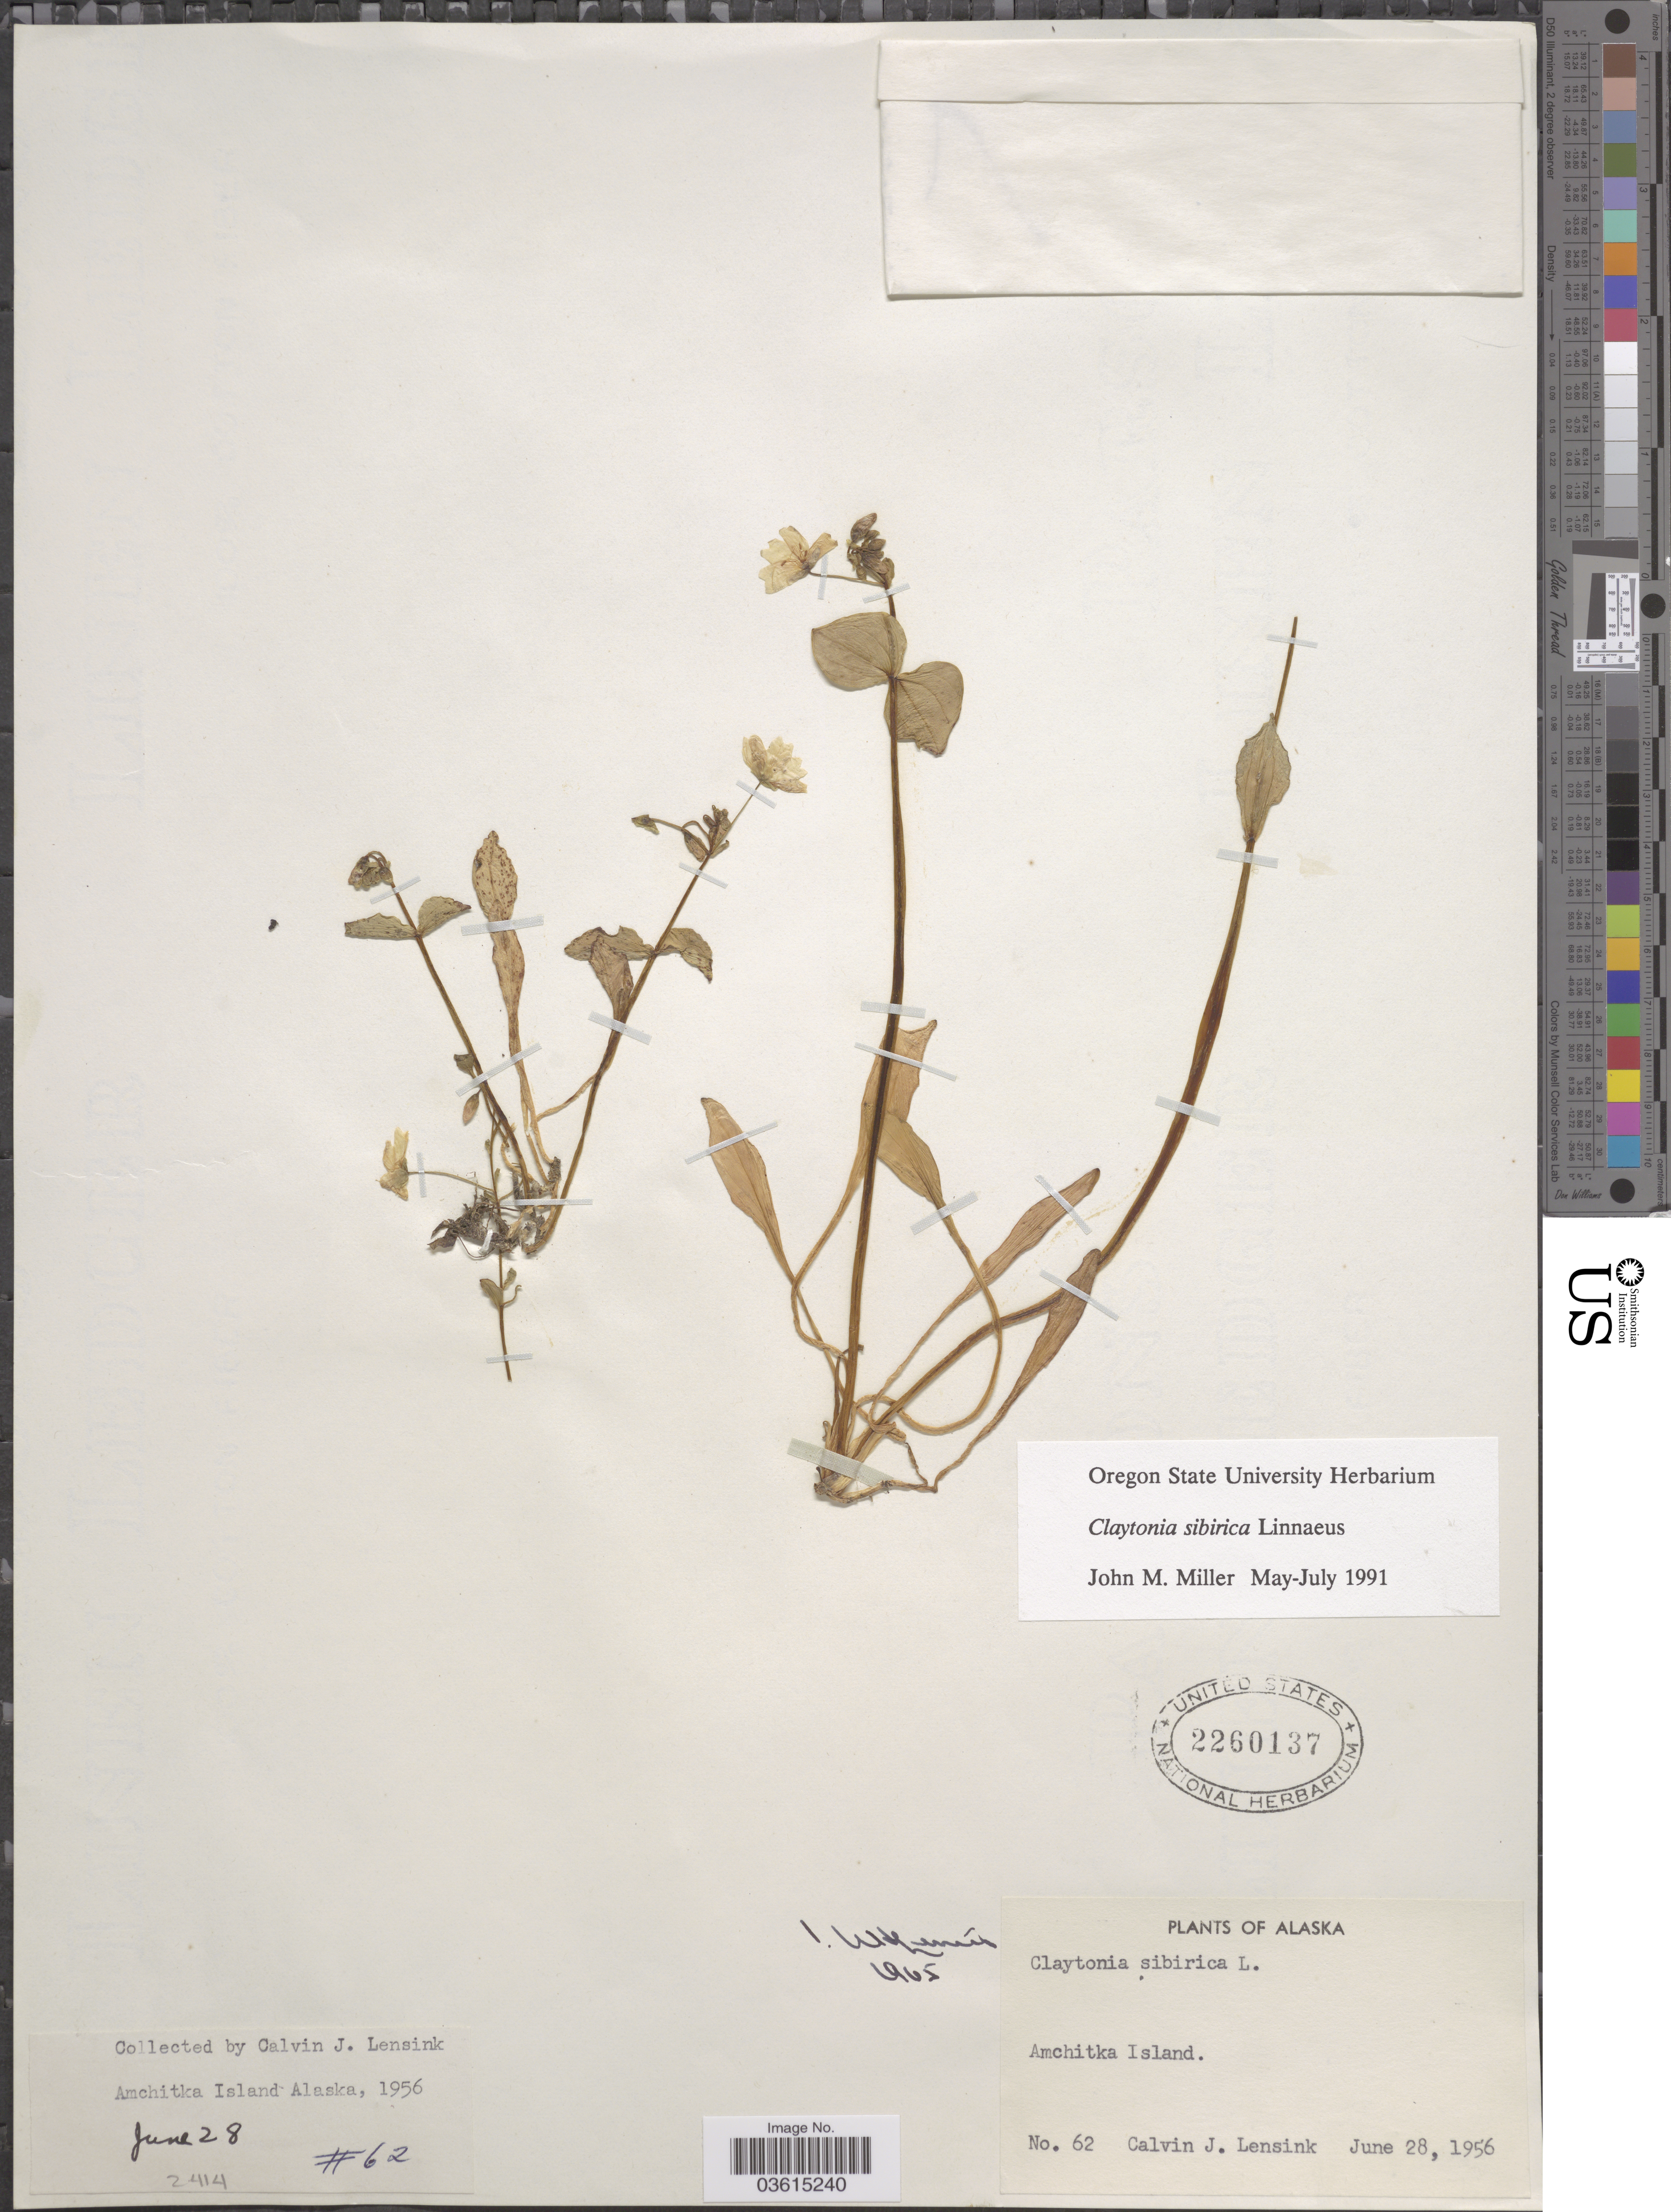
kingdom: Plantae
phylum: Tracheophyta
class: Magnoliopsida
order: Caryophyllales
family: Montiaceae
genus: Claytonia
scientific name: Claytonia sibirica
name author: L.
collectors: C. Lensink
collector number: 62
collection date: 1956-06-28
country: United States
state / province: Alaska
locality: Amchitka Island.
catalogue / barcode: US 2260137